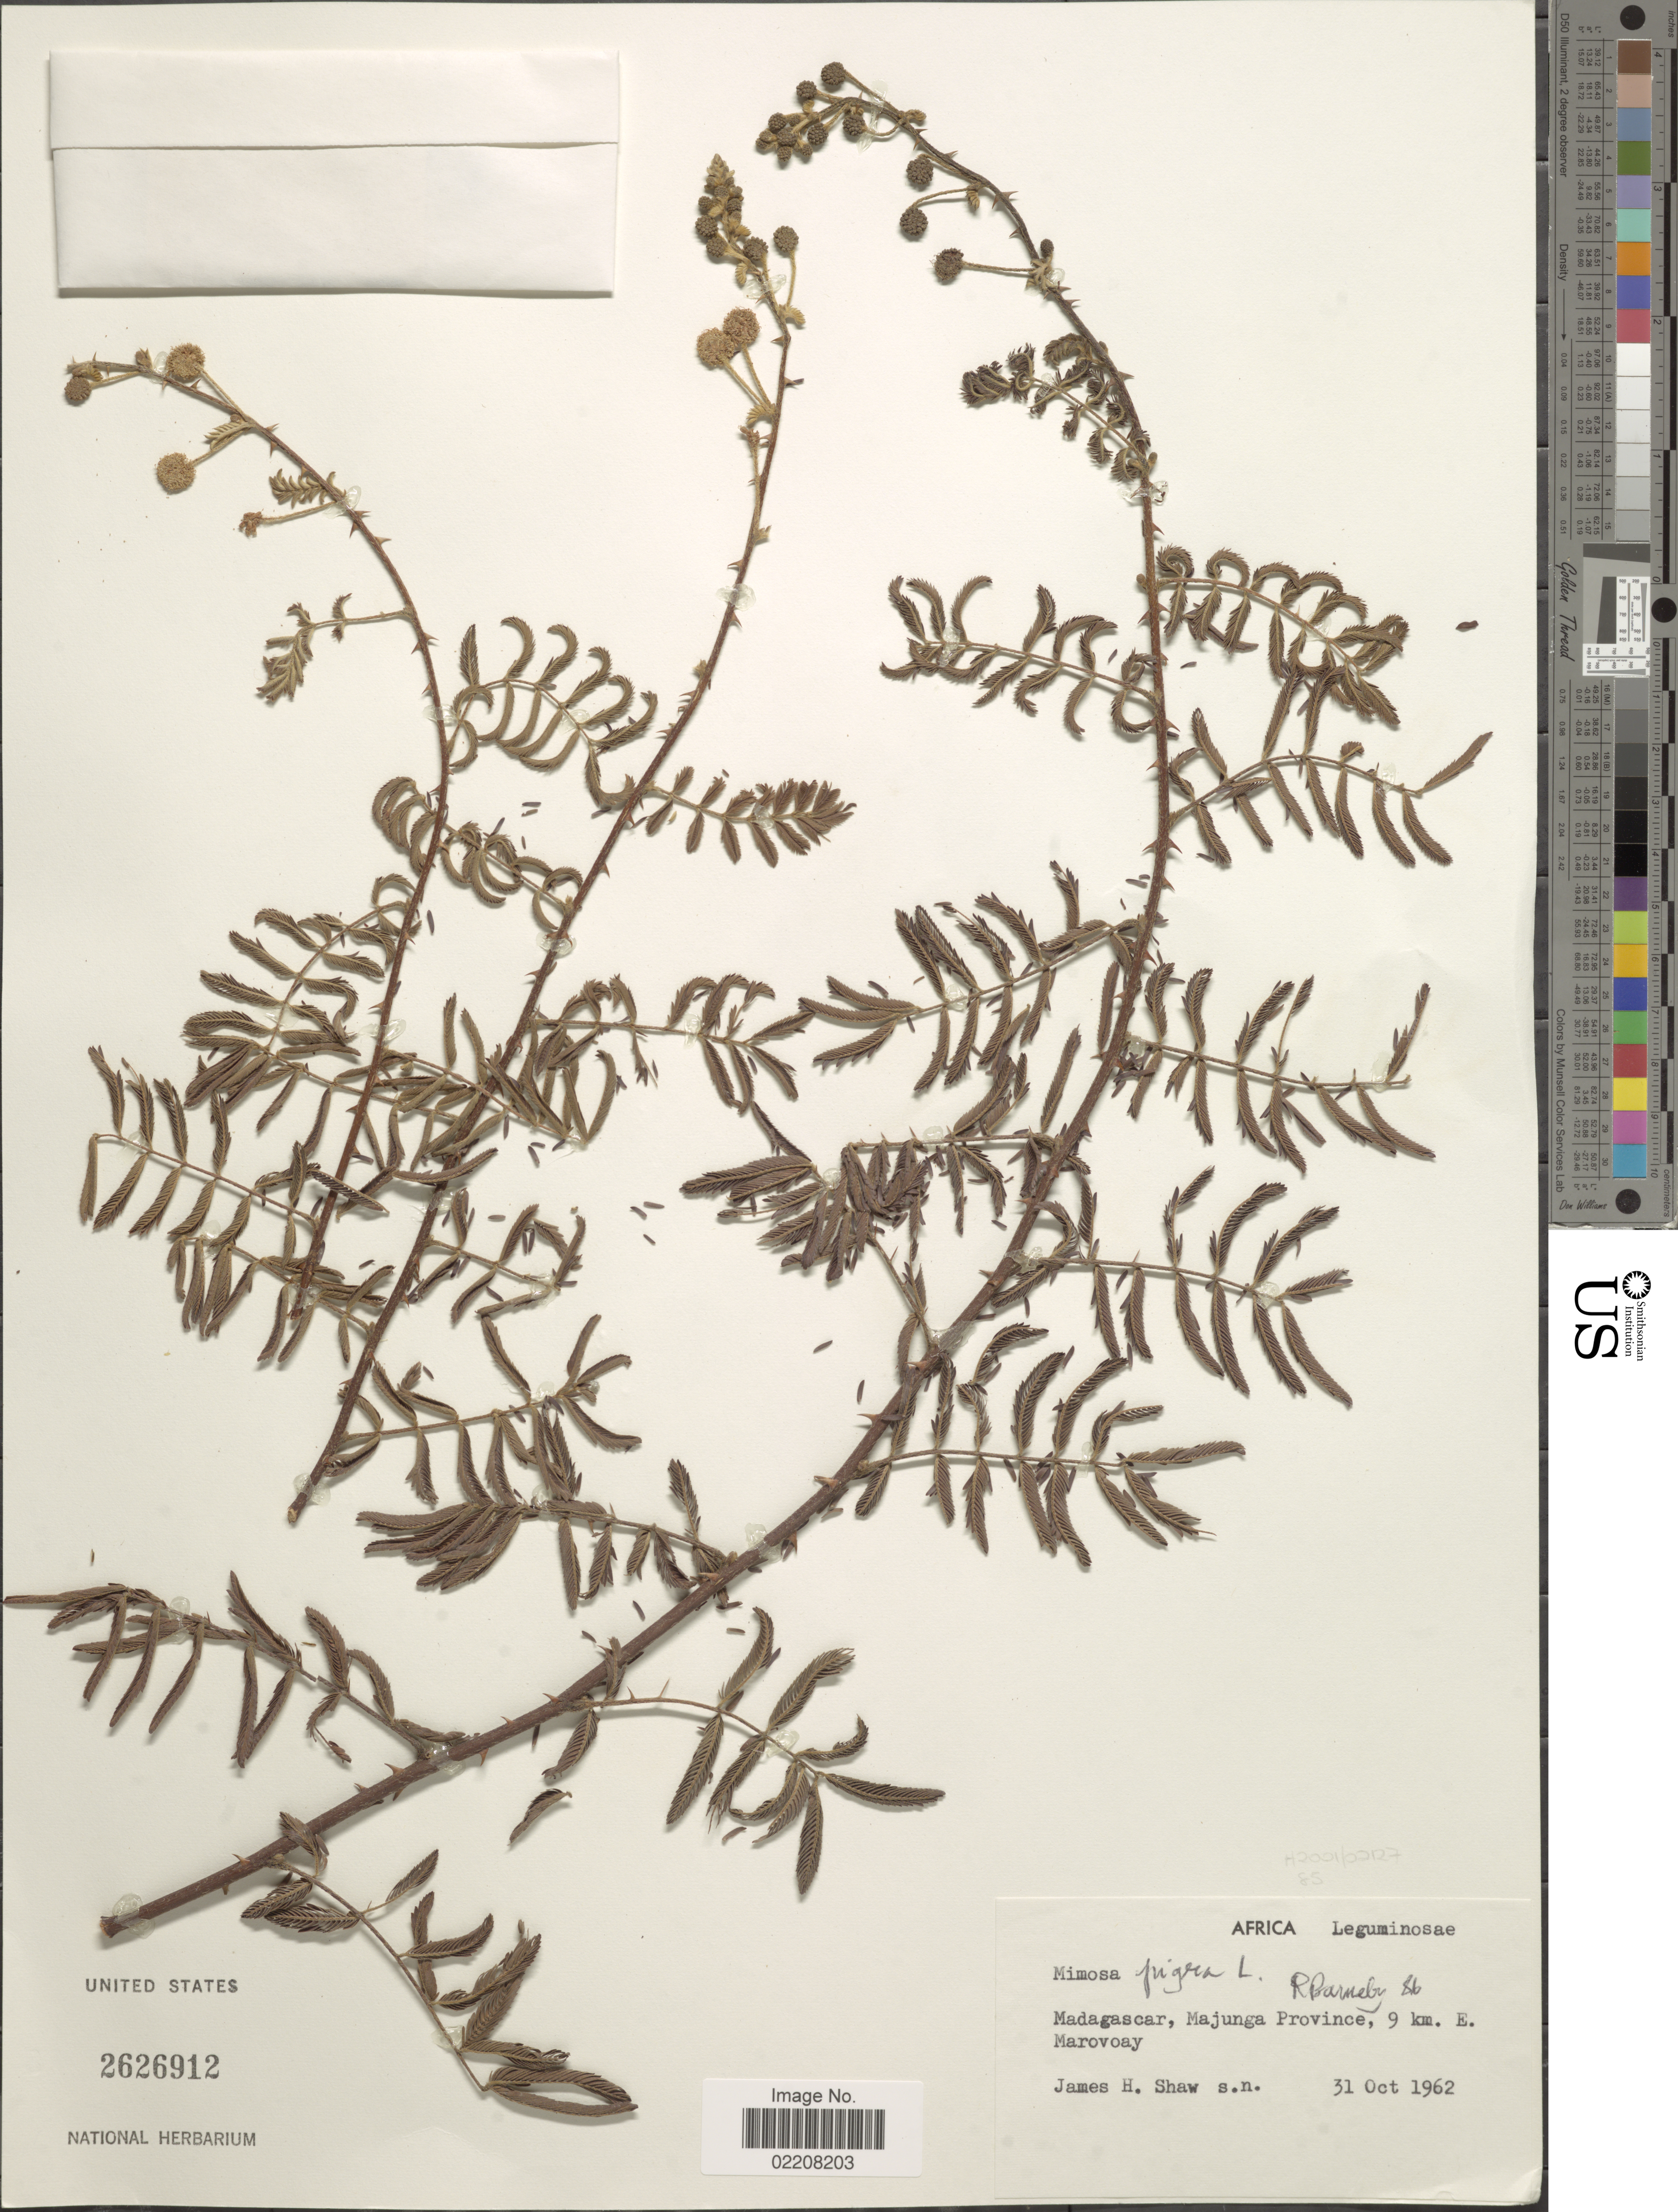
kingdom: Plantae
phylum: Tracheophyta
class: Magnoliopsida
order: Fabales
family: Fabaceae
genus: Mimosa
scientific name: Mimosa pigra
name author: L.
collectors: J. H. Shaw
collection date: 1962-10-31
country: Madagascar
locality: Majunga Province, 9 km. E. of Marovoay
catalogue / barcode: US 2626912